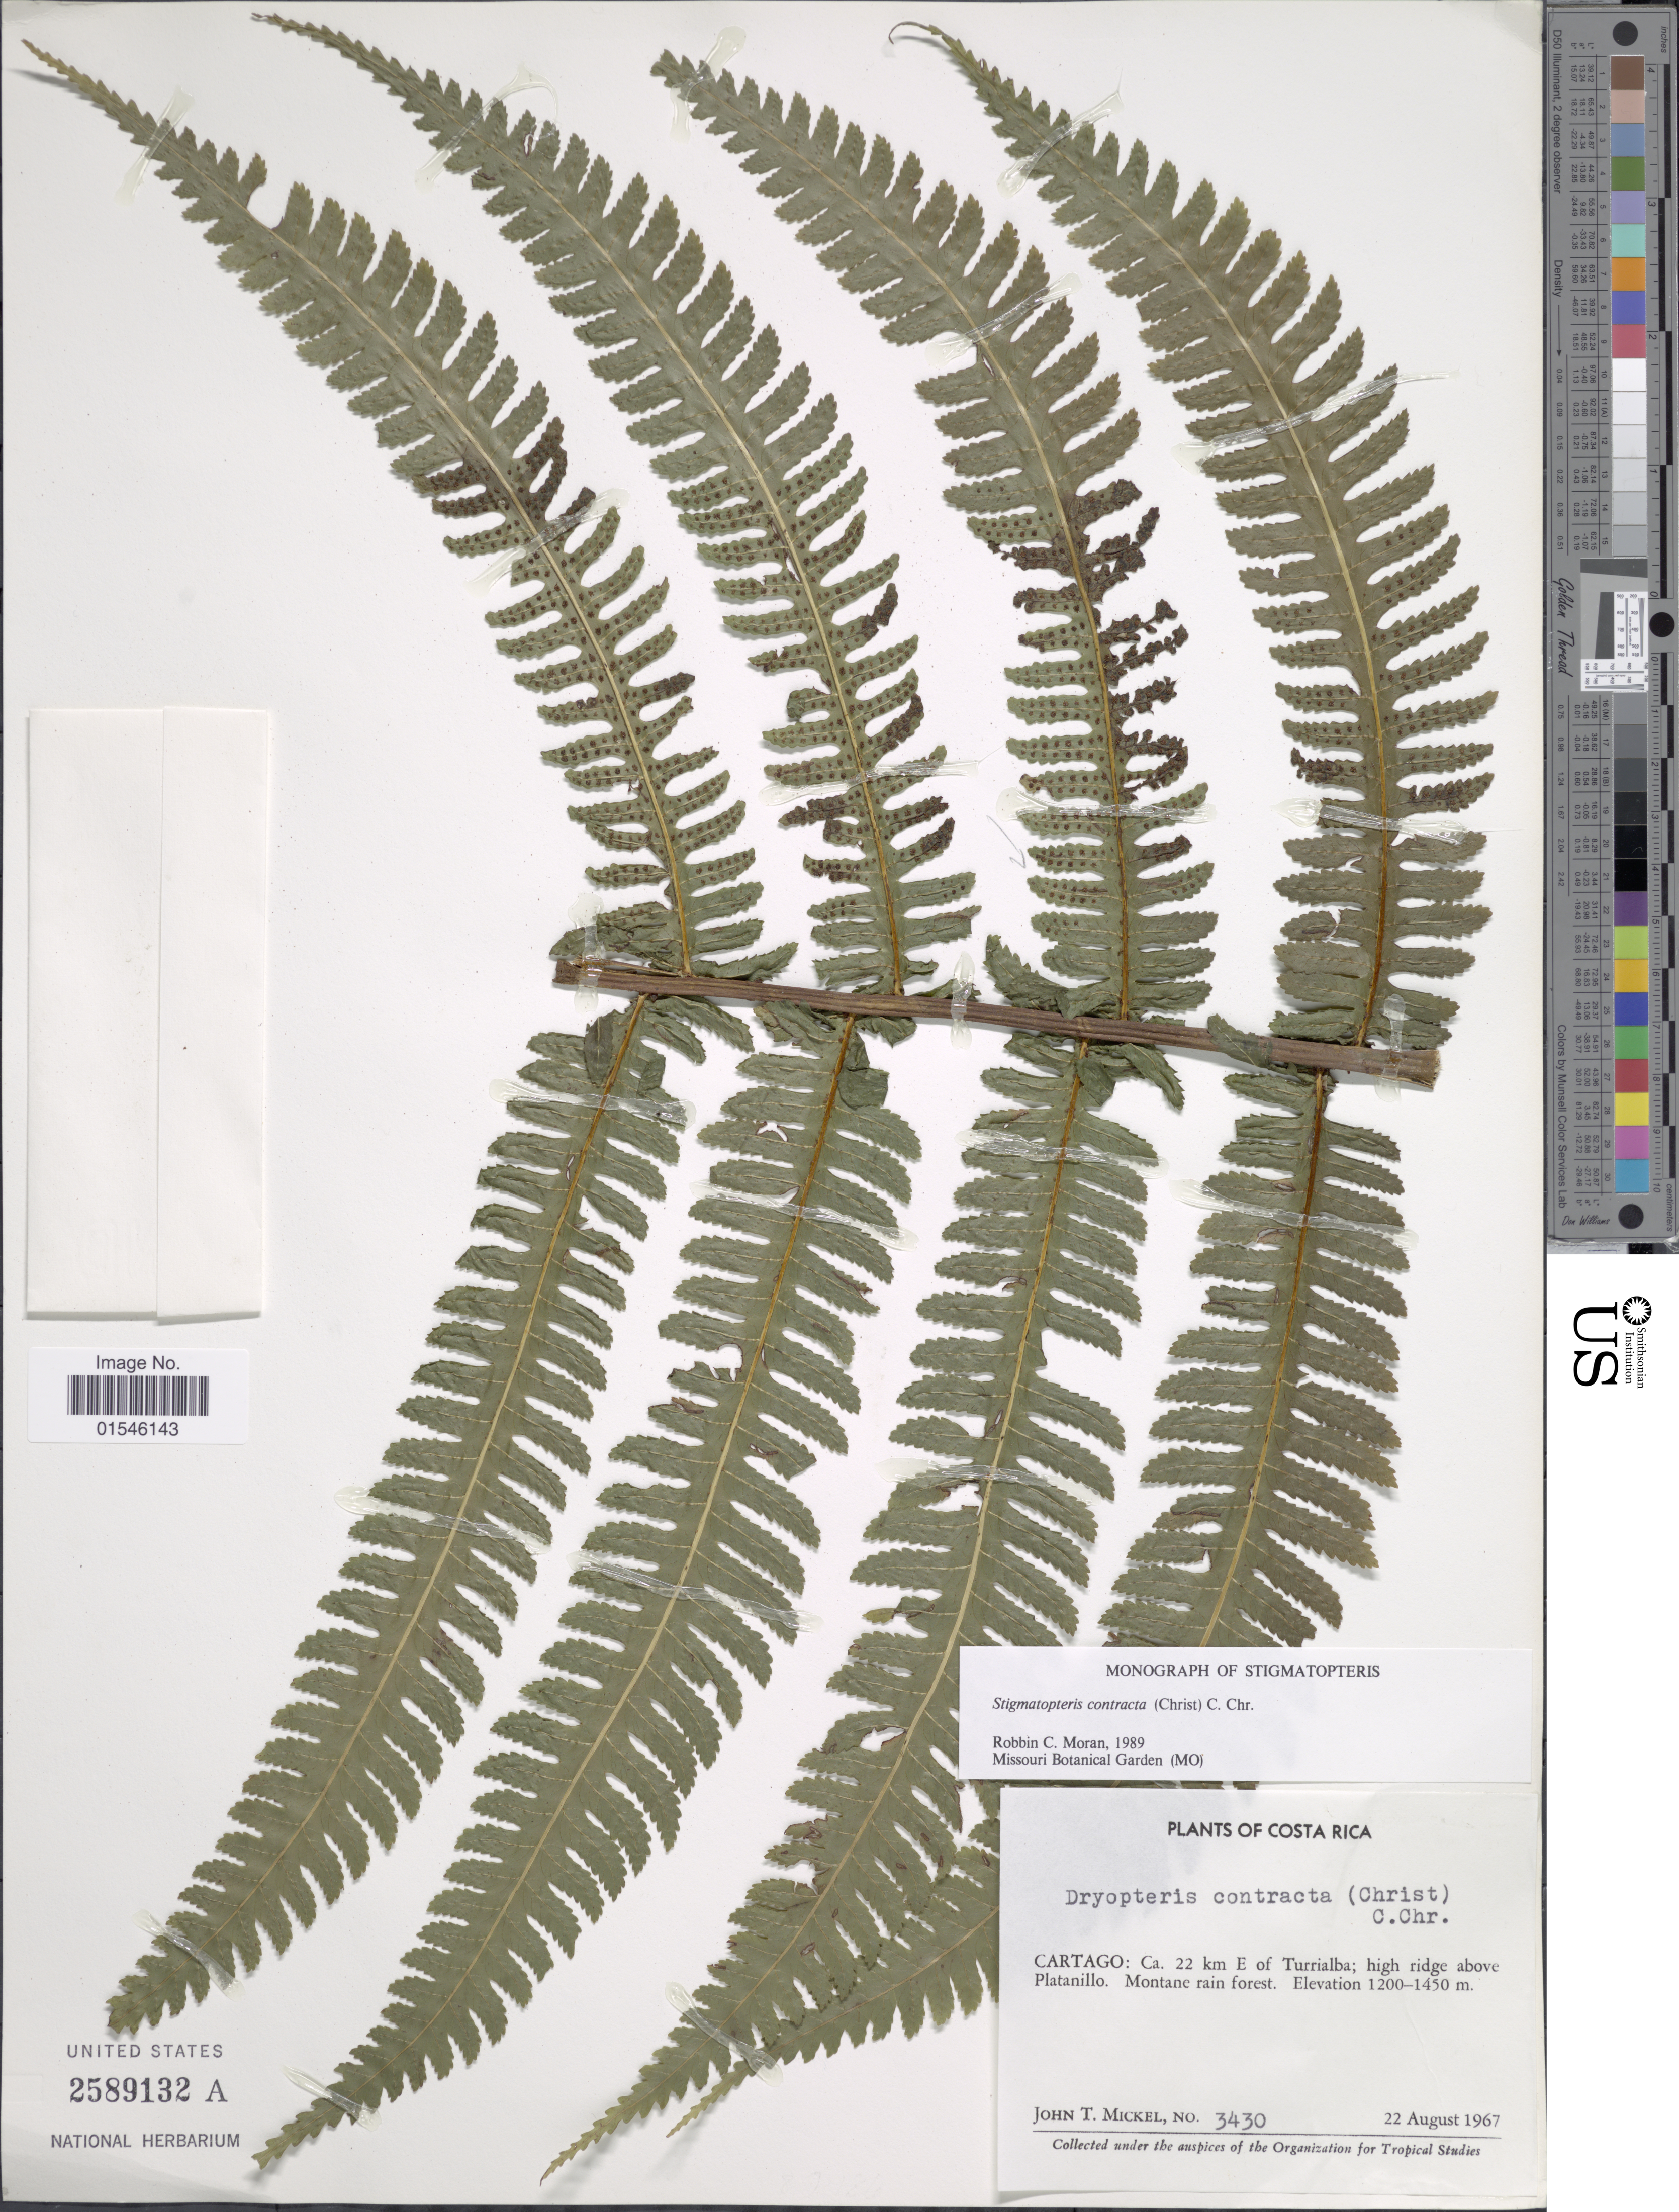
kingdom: Plantae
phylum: Tracheophyta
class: Polypodiopsida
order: Polypodiales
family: Dryopteridaceae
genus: Stigmatopteris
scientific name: Stigmatopteris contracta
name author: (Christ) C. Chr.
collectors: J. T. Mickel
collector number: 3430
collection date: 1967-08-22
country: Costa Rica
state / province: Cartago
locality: Ca. 22 km E of Turrialba; high ridge above Platanillo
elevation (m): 1200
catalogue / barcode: US 2589132A